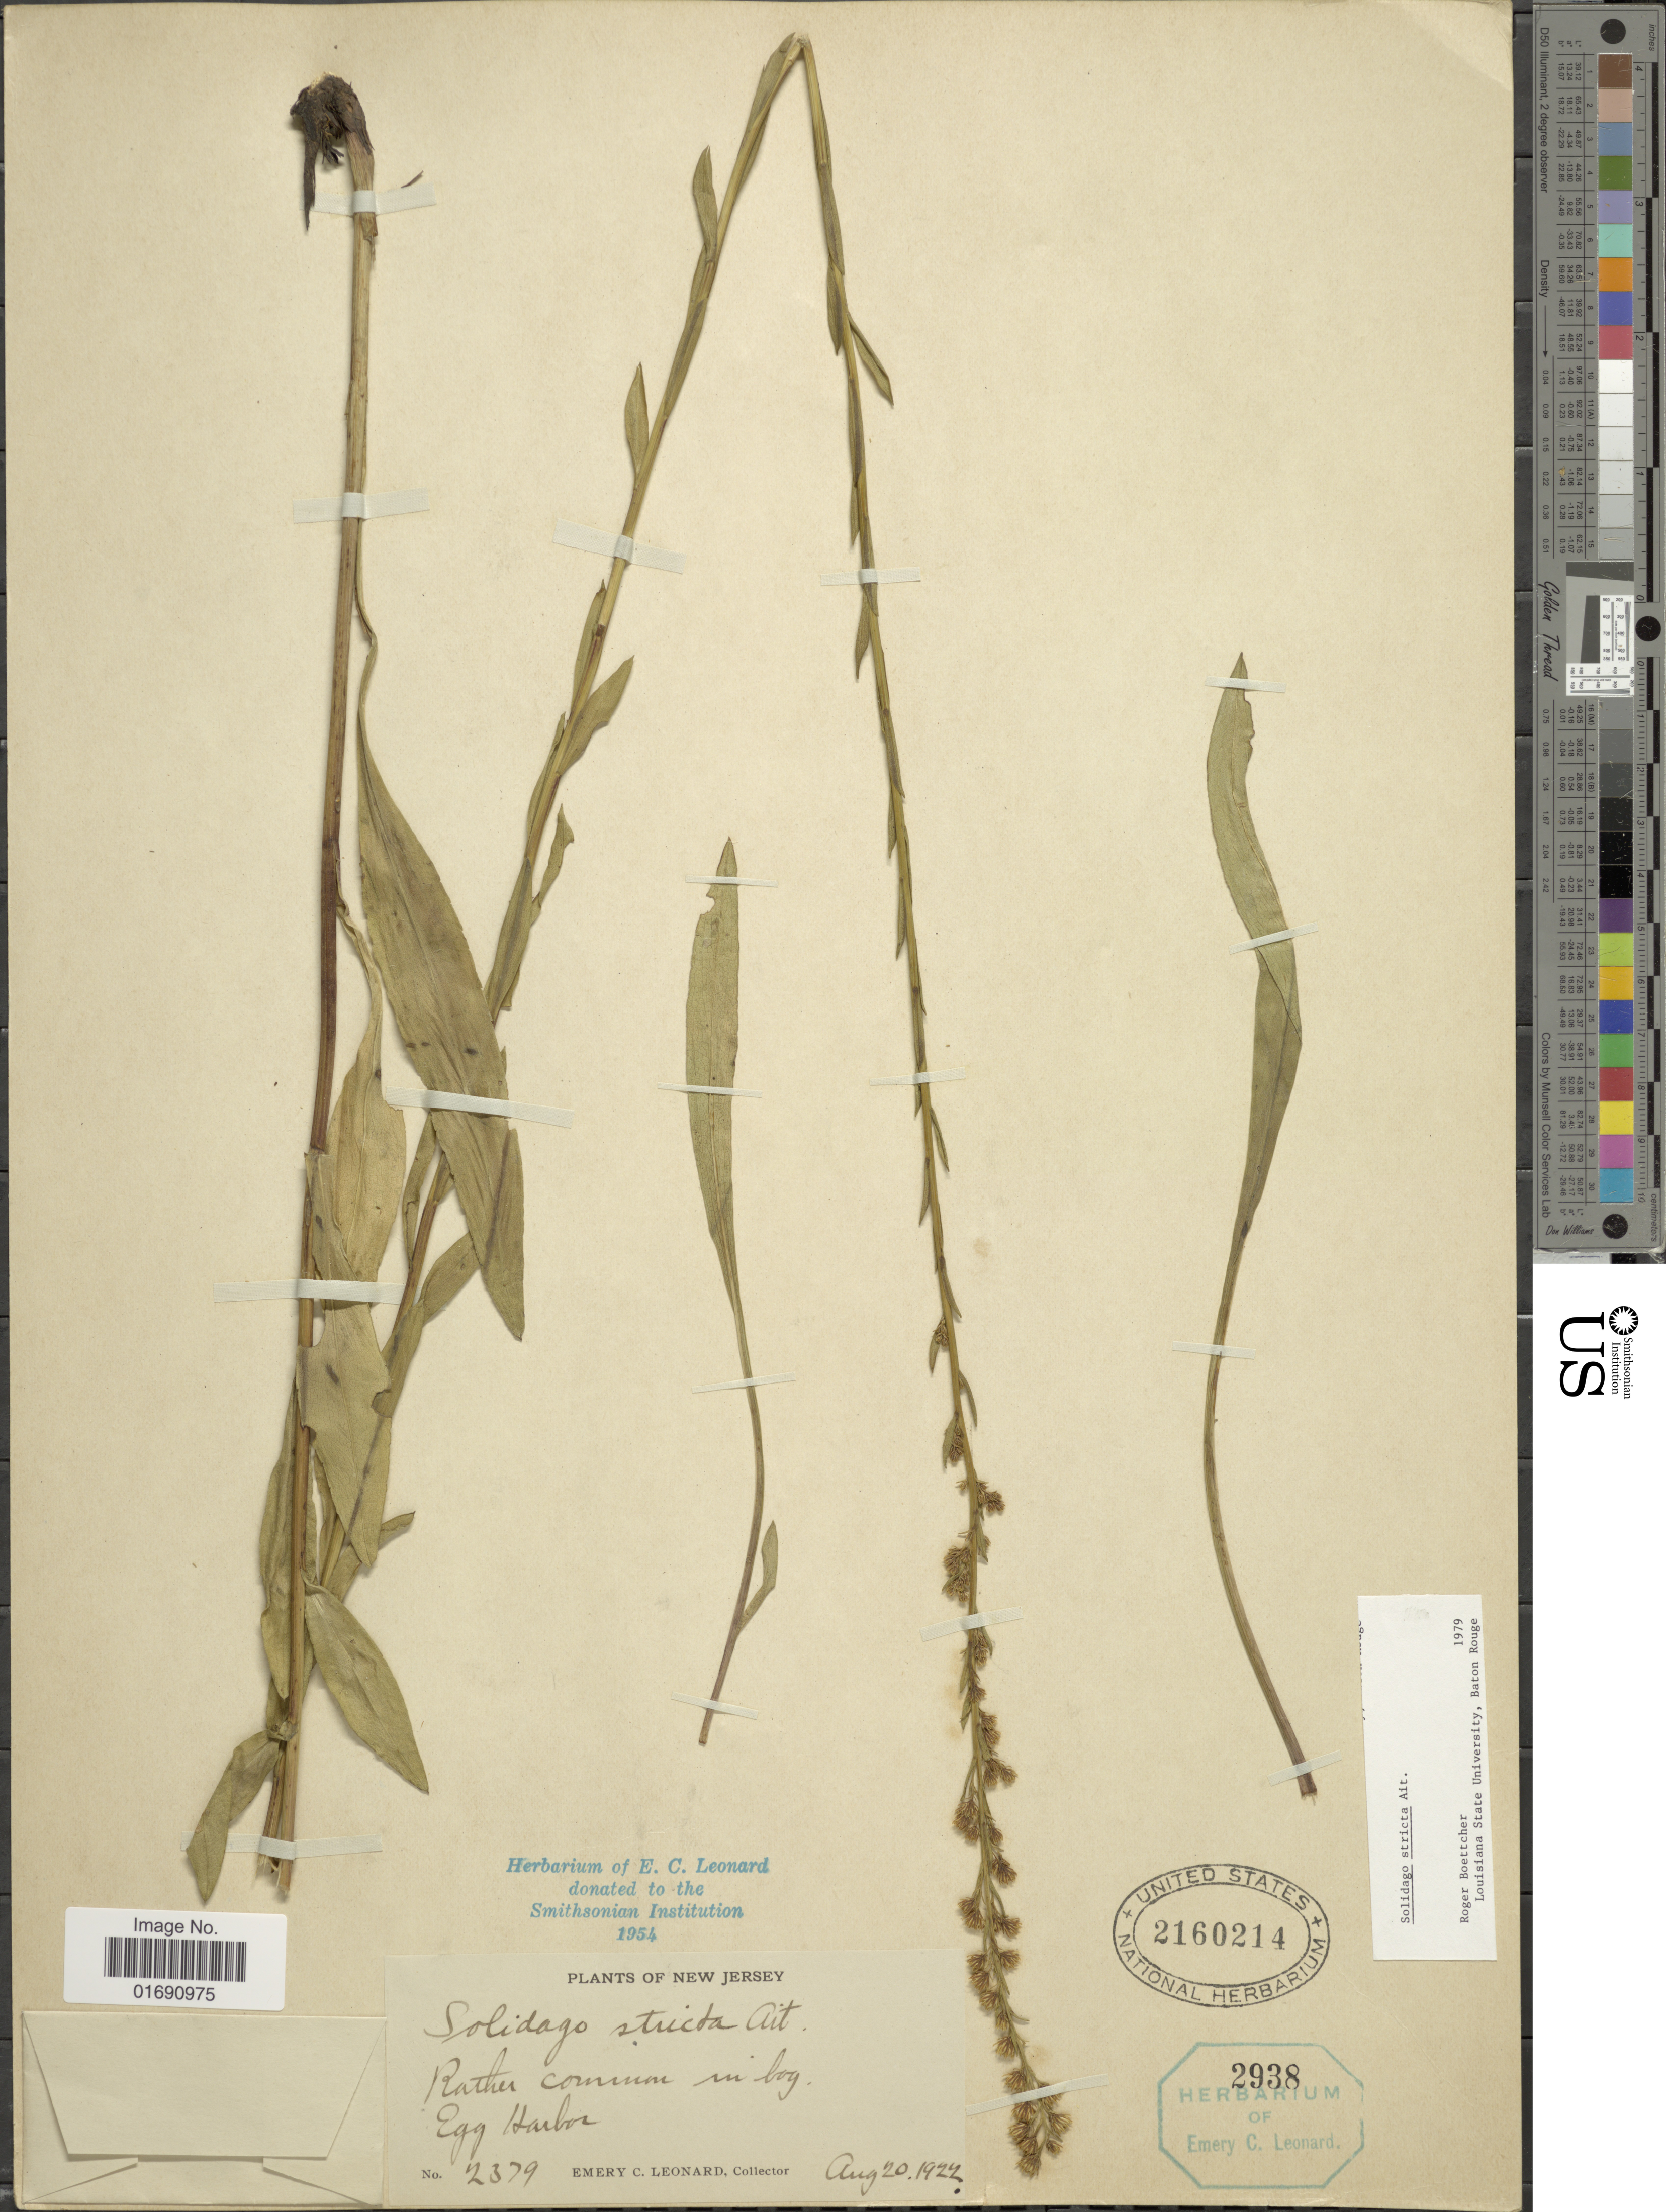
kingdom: Plantae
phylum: Tracheophyta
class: Magnoliopsida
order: Asterales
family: Asteraceae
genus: Solidago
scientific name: Solidago stricta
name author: Aiton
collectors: E. C. Leonard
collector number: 2379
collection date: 1922-08-20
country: United States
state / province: New Jersey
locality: Rather common in bog Egg Harbor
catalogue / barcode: US 2160214